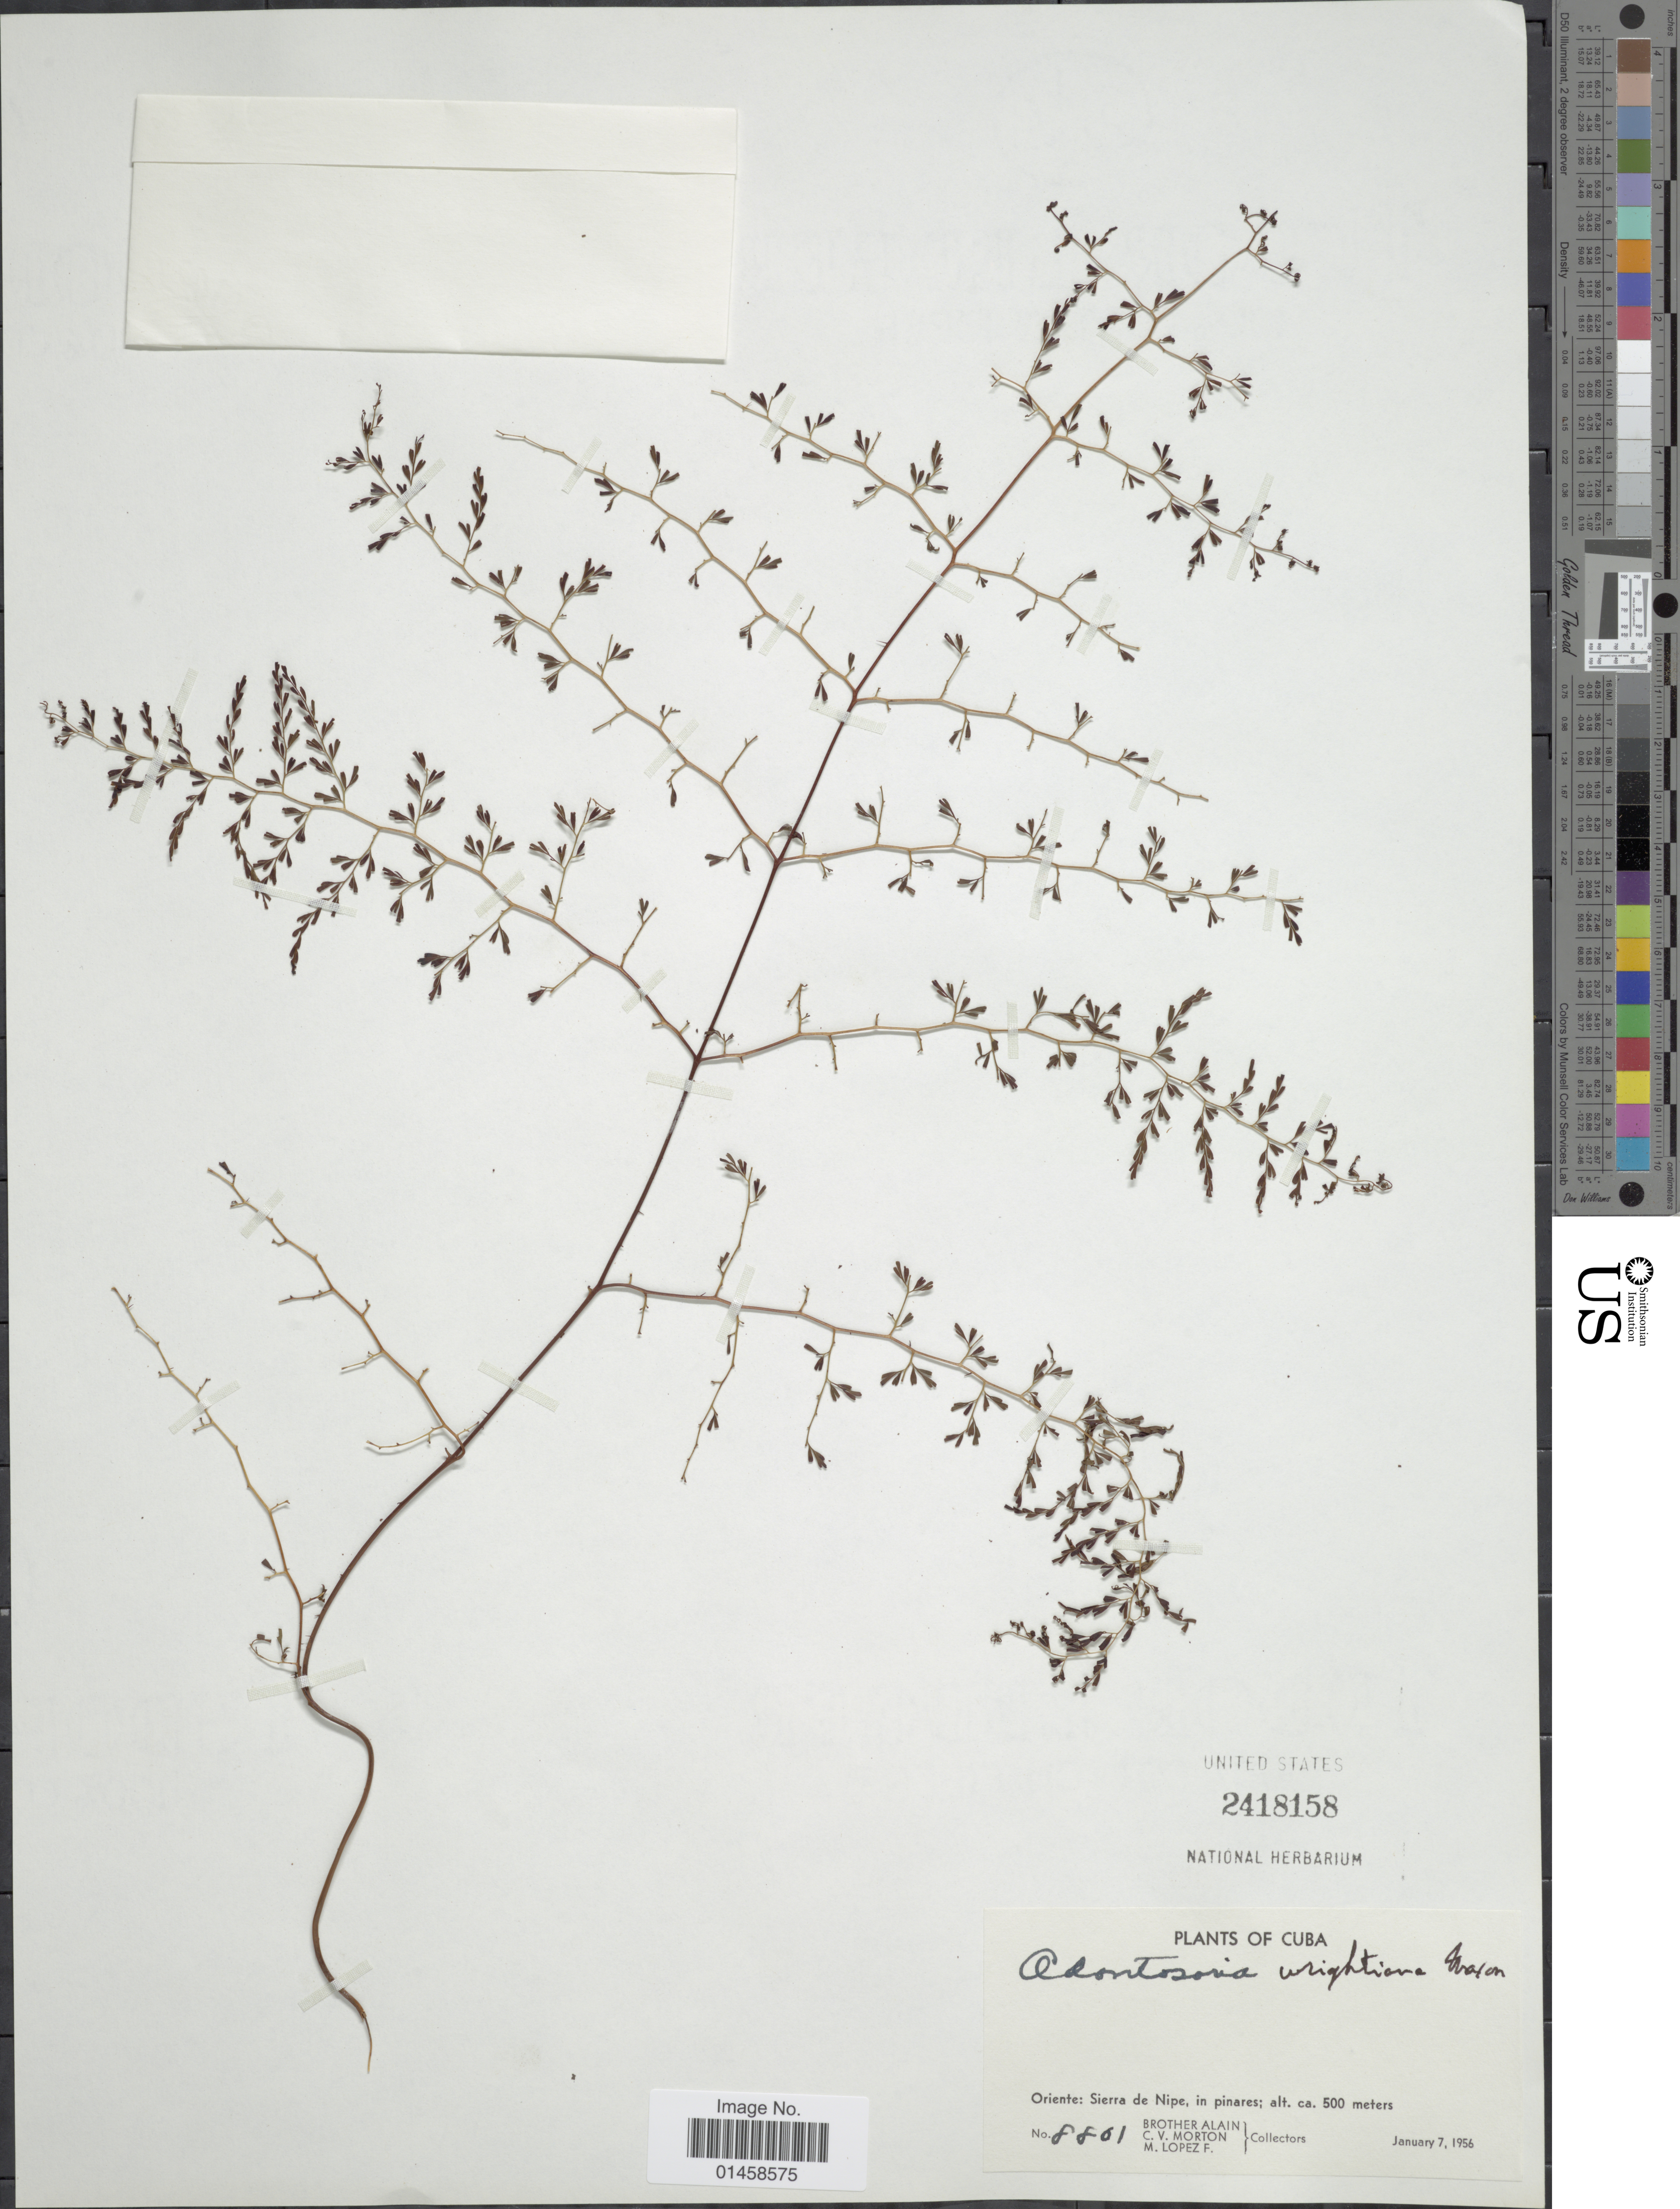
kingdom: Plantae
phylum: Tracheophyta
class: Polypodiopsida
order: Polypodiales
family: Lindsaeaceae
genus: Odontosoria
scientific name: Odontosoria wrightiana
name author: Maxon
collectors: Bro. Alain - DO NOT USE, C. V. Morton & M. Lopez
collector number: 8861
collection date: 1956-01-07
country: Cuba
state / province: Oriente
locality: Sierra de Nipe, in pinares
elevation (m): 500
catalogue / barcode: US 2418158